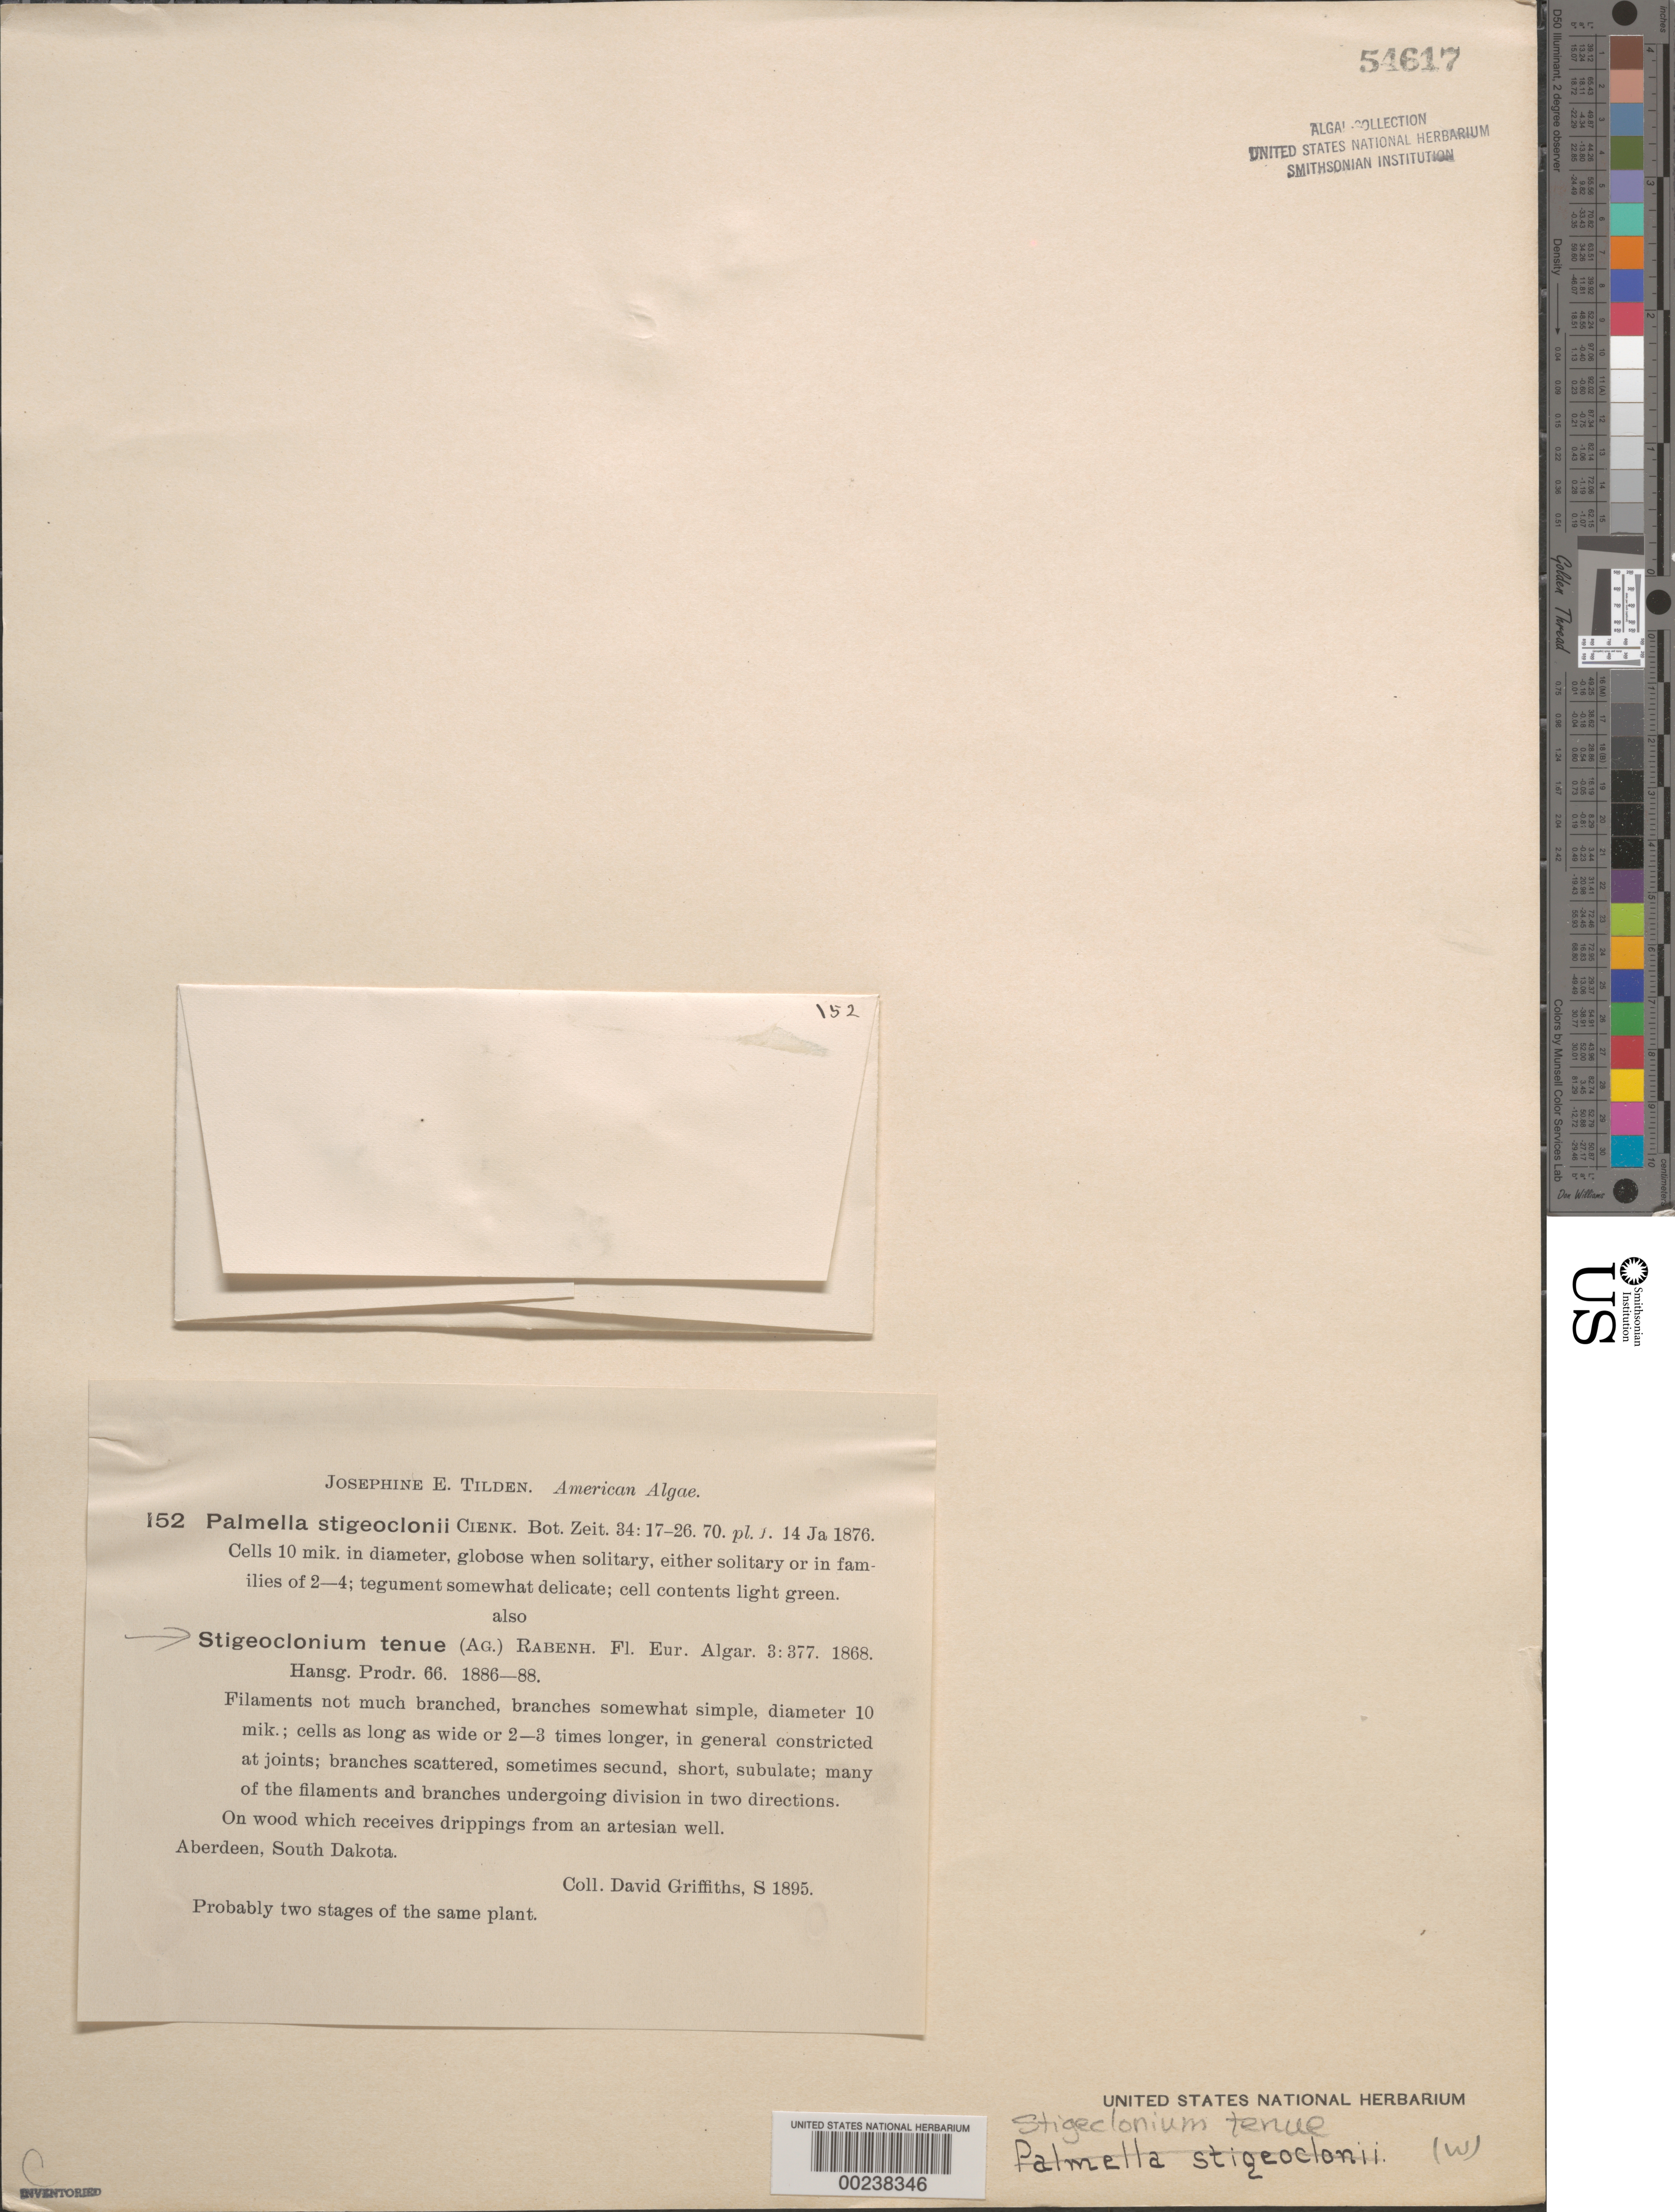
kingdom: Plantae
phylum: Chlorophyta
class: Chlorophyceae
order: Chaetophorales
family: Chaetophoraceae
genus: Stigeoclonium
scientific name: Stigeoclonium tenue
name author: (C. Agardh) Kütz.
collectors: D. Griffiths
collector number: JET 152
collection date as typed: Sep 1895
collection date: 1895-09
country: United States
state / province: South Dakota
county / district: Brown County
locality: Aberdeen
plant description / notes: Tilden, American Algae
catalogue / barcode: US 54617